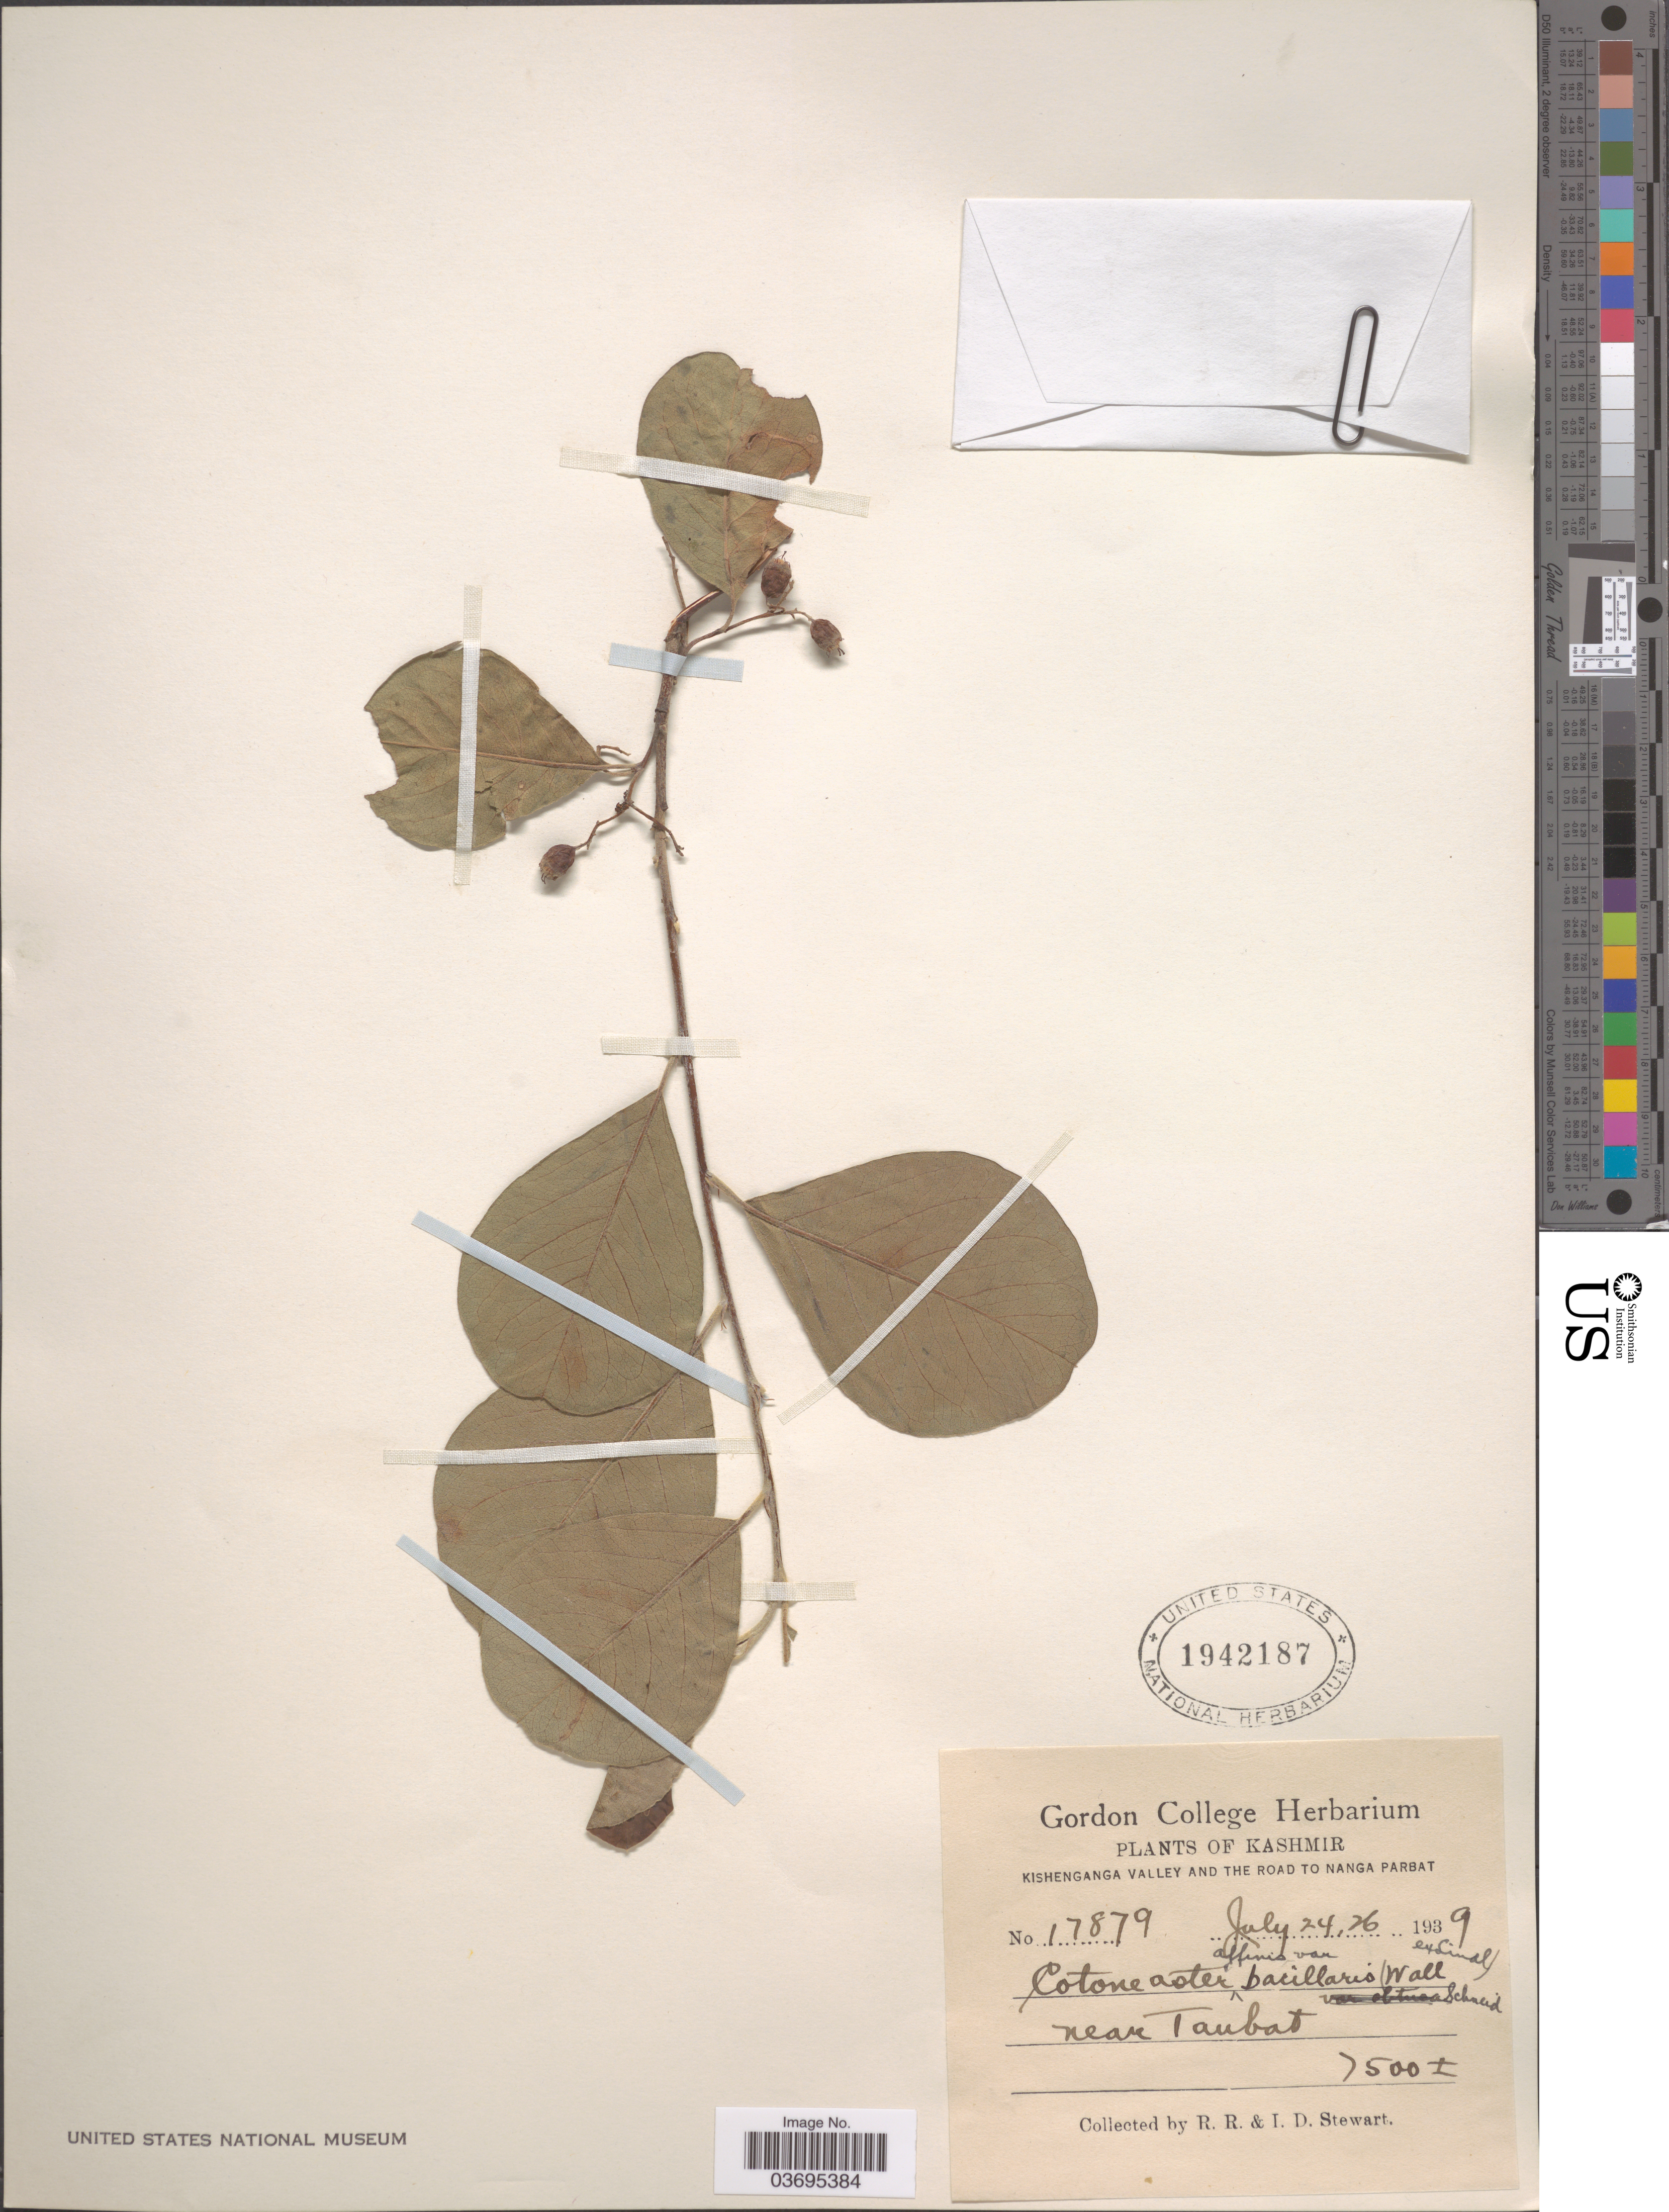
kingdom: Plantae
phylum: Tracheophyta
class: Magnoliopsida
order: Rosales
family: Rosaceae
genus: Cotoneaster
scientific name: Cotoneaster bacillaris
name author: Wall. ex Lindl.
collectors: R. Stewart & I. Stewart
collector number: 17879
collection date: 1939-07-24/1939-07-26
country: India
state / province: Jammu and Kashmir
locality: Kashmir, Kishenganga valley and the road to Nanga Parbat. Near Taubat.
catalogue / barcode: US 1942187